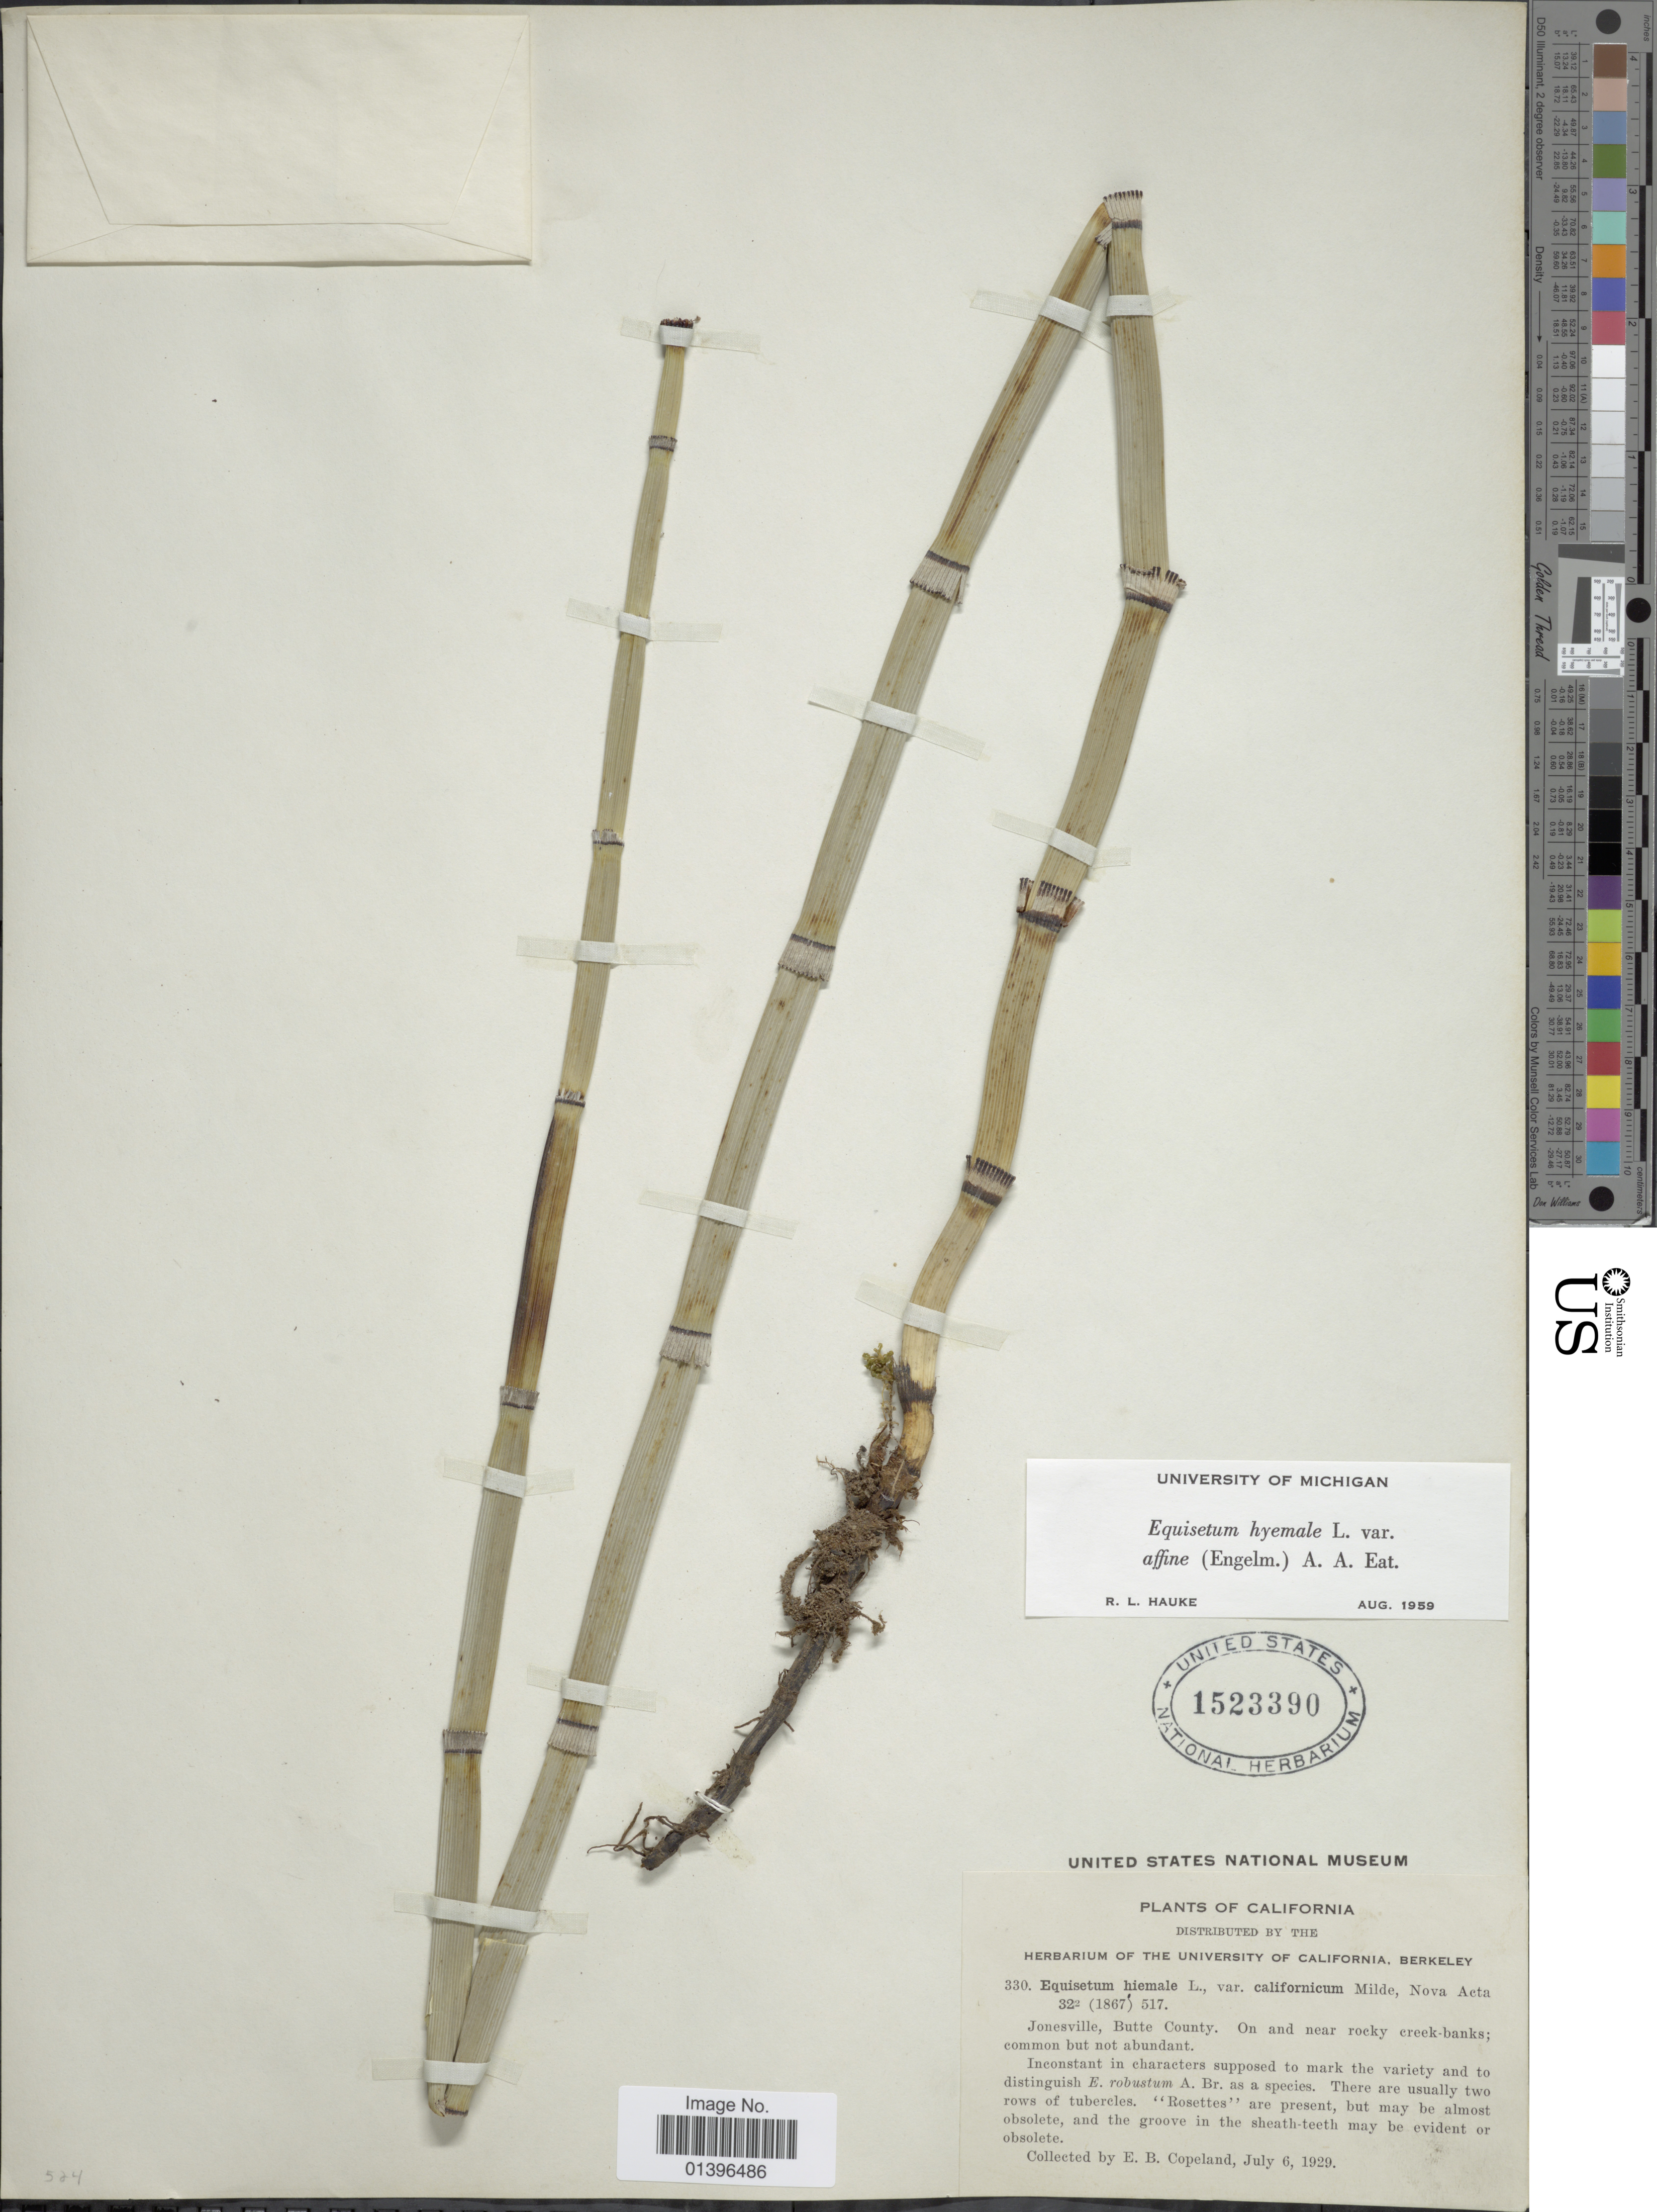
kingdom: Plantae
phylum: Tracheophyta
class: Polypodiopsida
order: Equisetales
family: Equisetaceae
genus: Equisetum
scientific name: Equisetum hyemale var. affine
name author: (Engelm.) A.A. Eaton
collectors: E. B. Copeland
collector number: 330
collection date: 1929-07-06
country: United States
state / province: California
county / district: Butte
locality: Jonesville, Butte County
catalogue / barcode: US 1523390